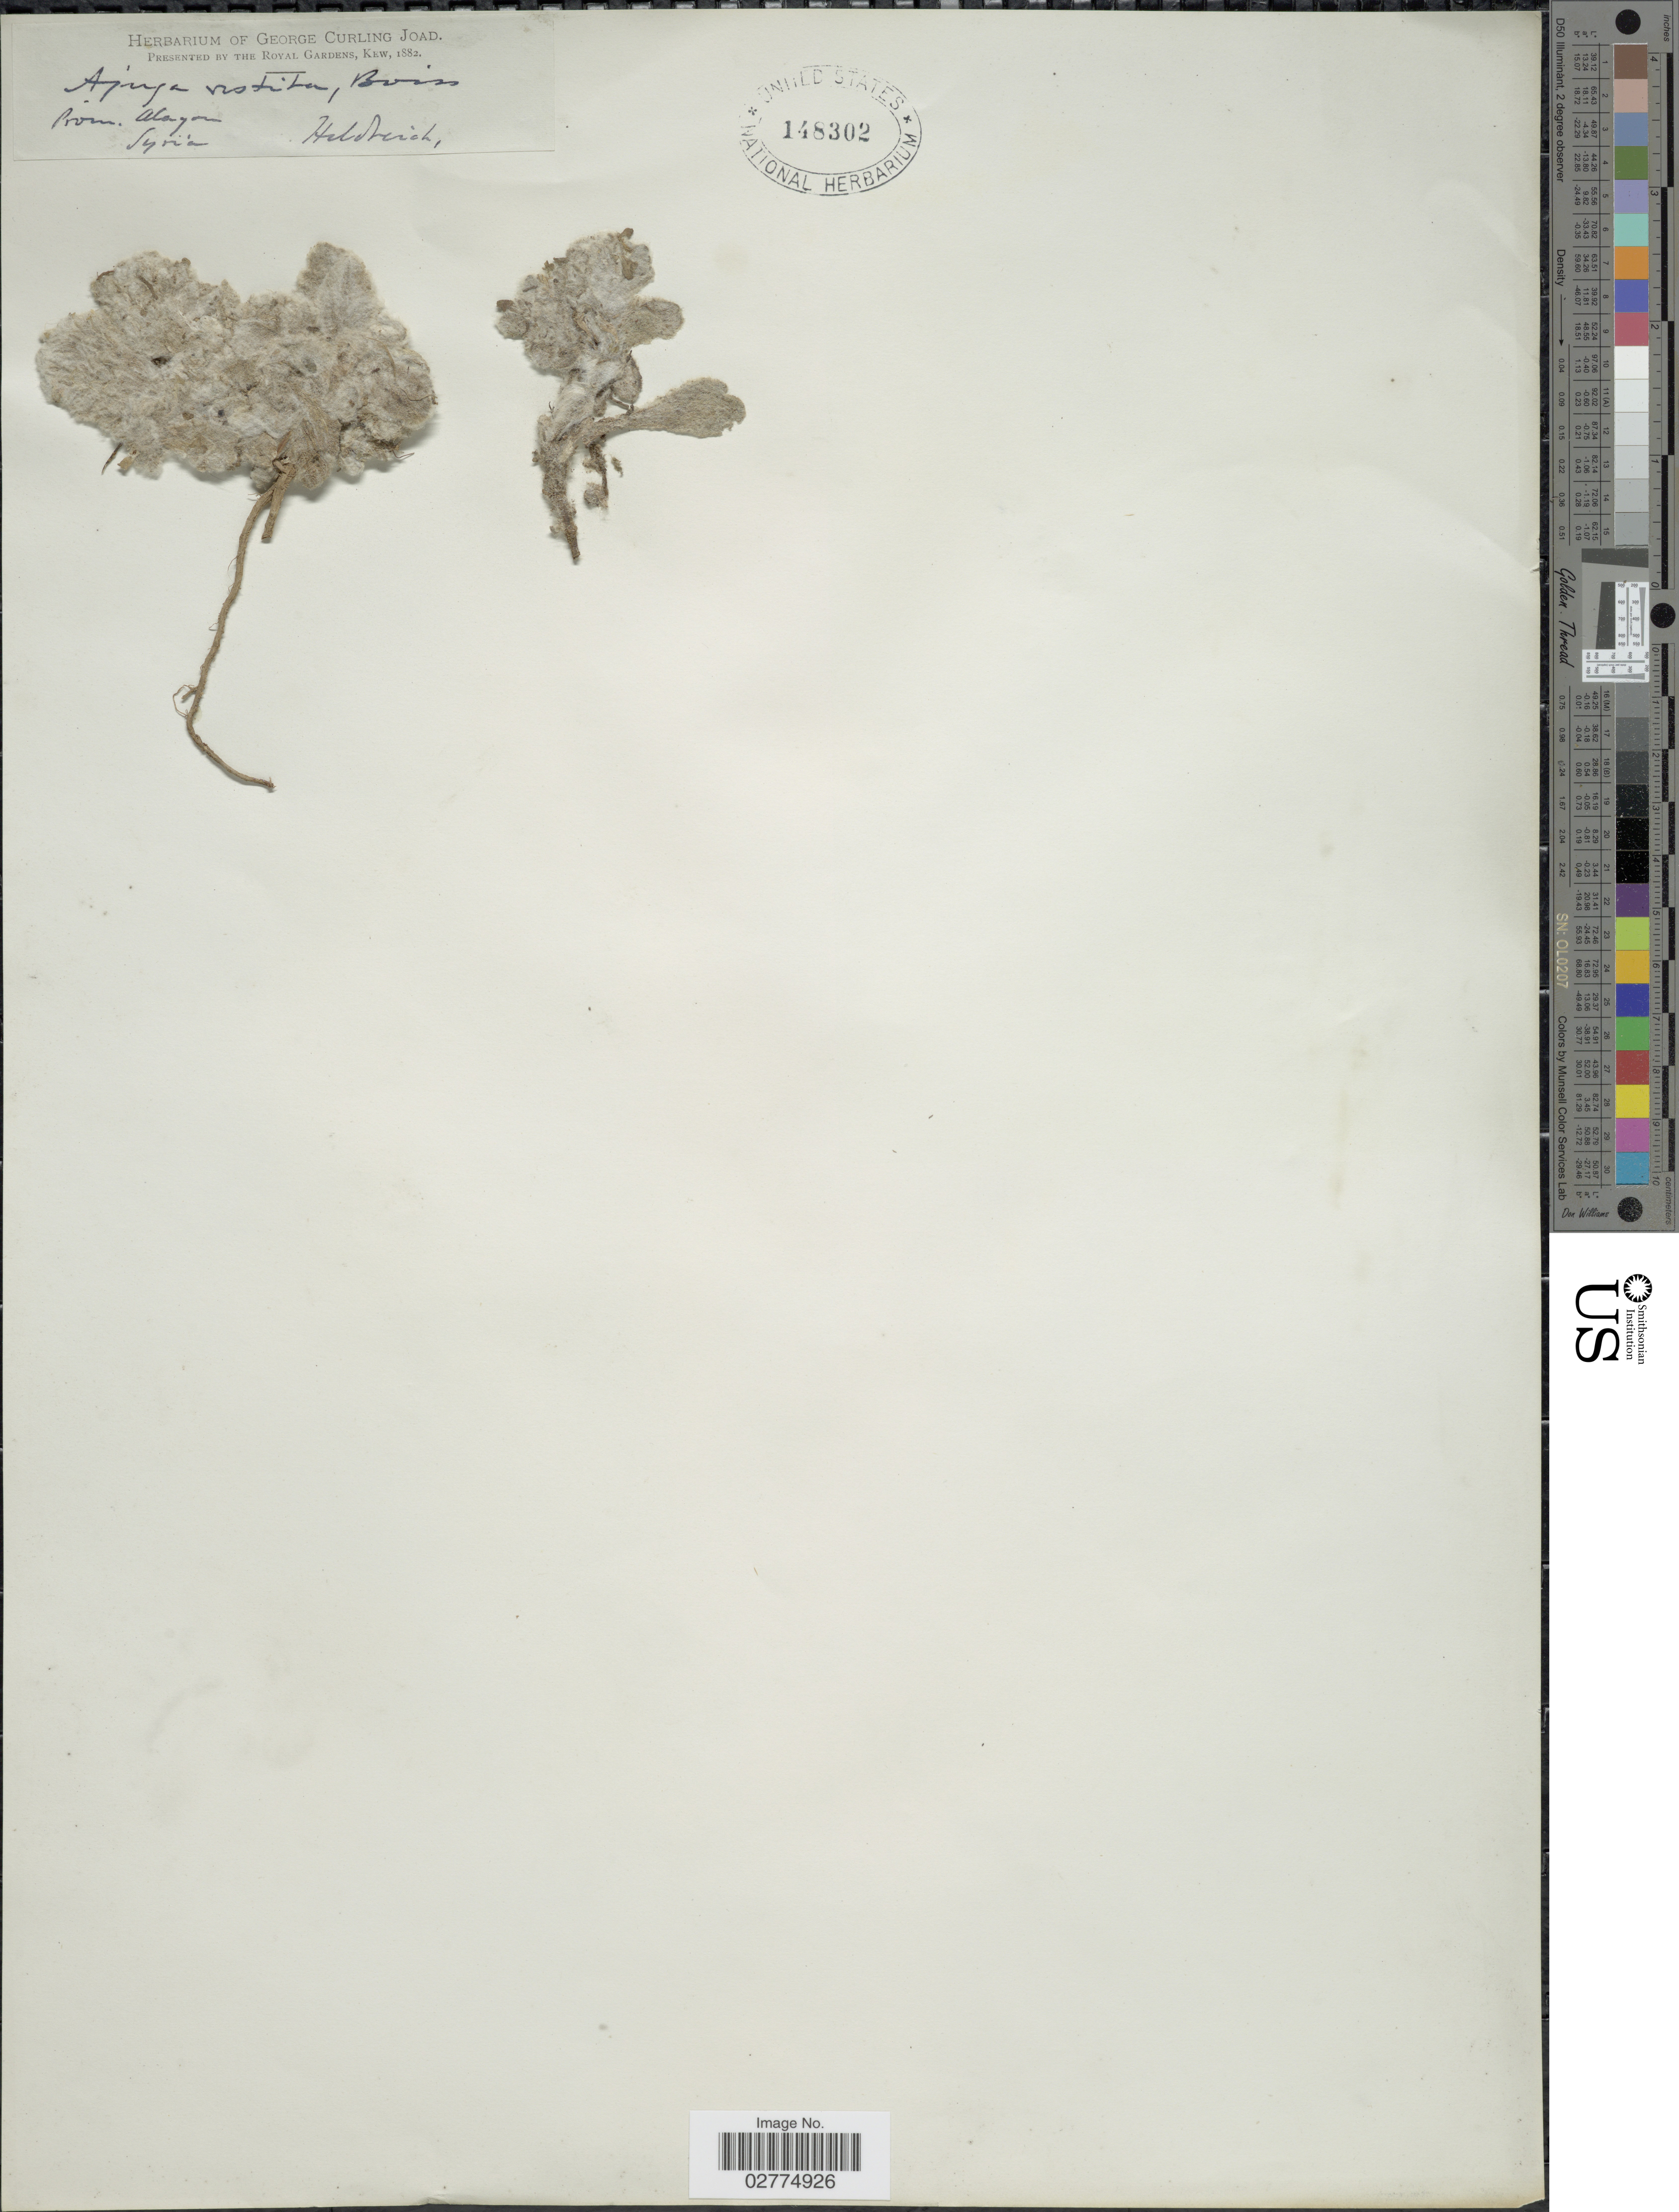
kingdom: Plantae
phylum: Tracheophyta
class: Magnoliopsida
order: Lamiales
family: Lamiaceae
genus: Ajuga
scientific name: Ajuga vestita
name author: Boiss.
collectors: Heldreich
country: Syria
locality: Prov. Alayou [interpreted].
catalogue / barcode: US 148302